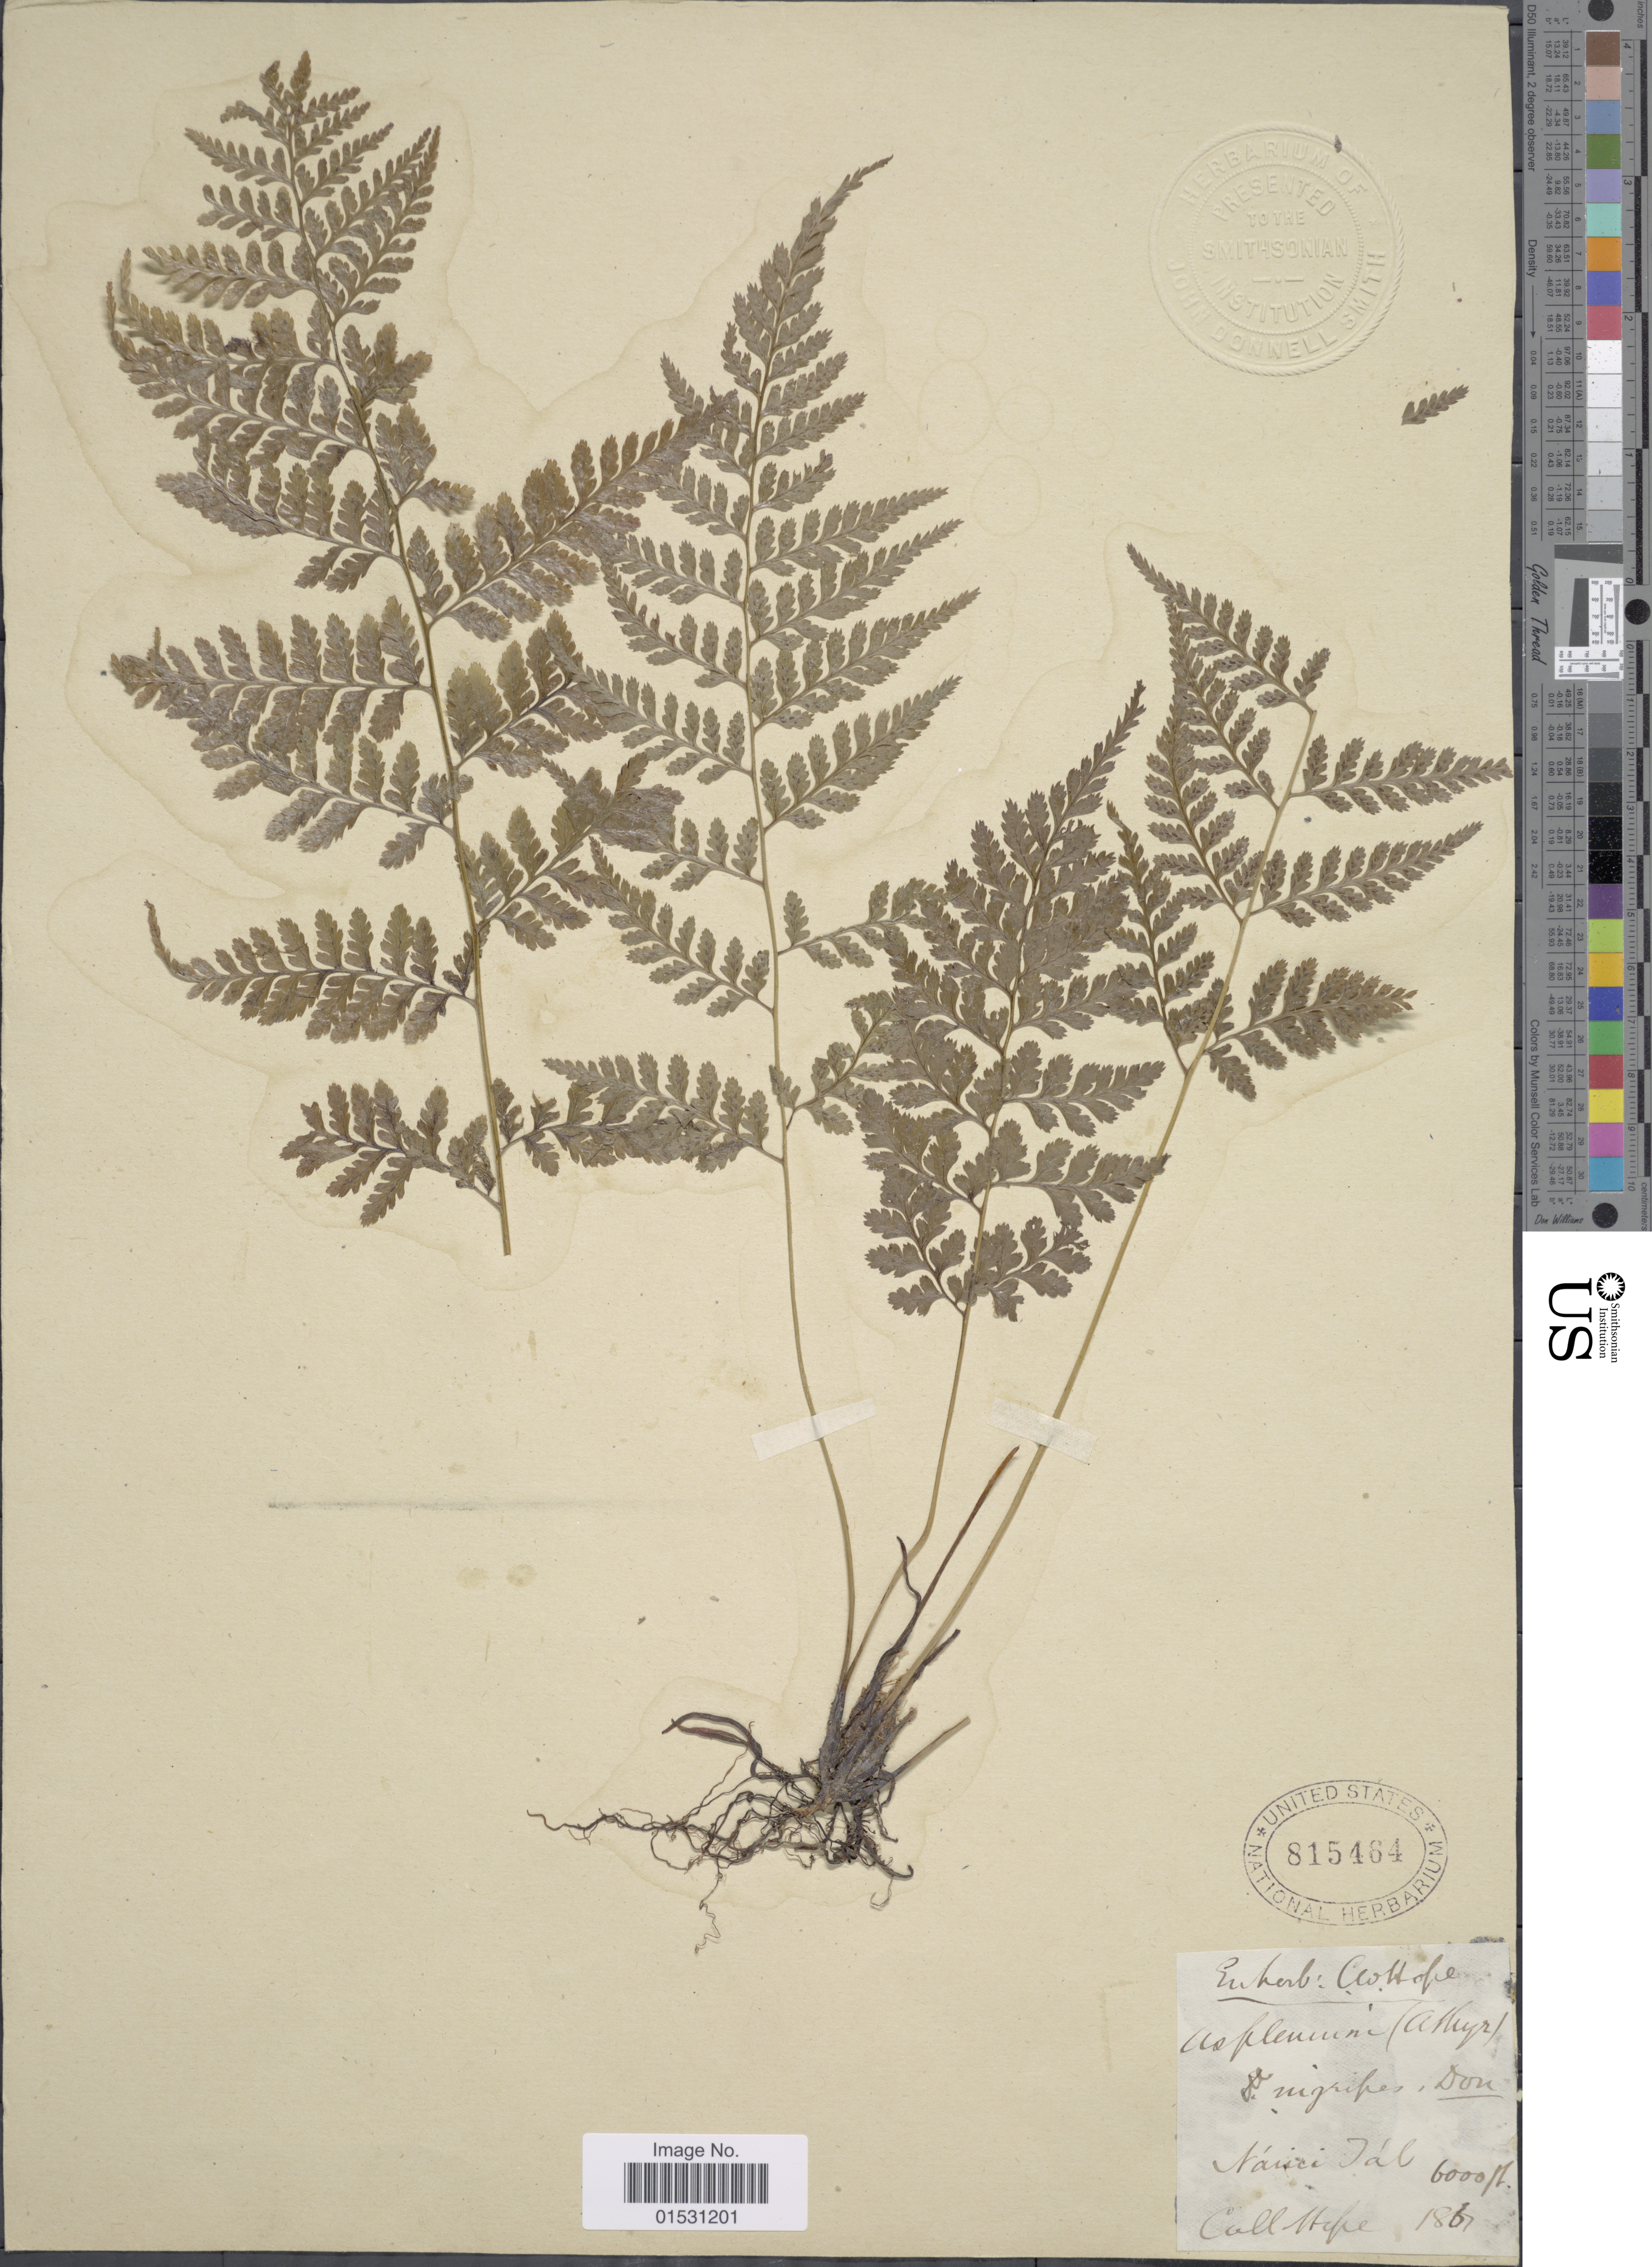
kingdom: Plantae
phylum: Tracheophyta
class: Polypodiopsida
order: Polypodiales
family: Athyriaceae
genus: Athyrium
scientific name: Athyrium setiferum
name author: C. Chr.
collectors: C. W. Hope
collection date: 1861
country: India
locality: Naini Tal.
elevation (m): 1829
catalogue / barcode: US 815464